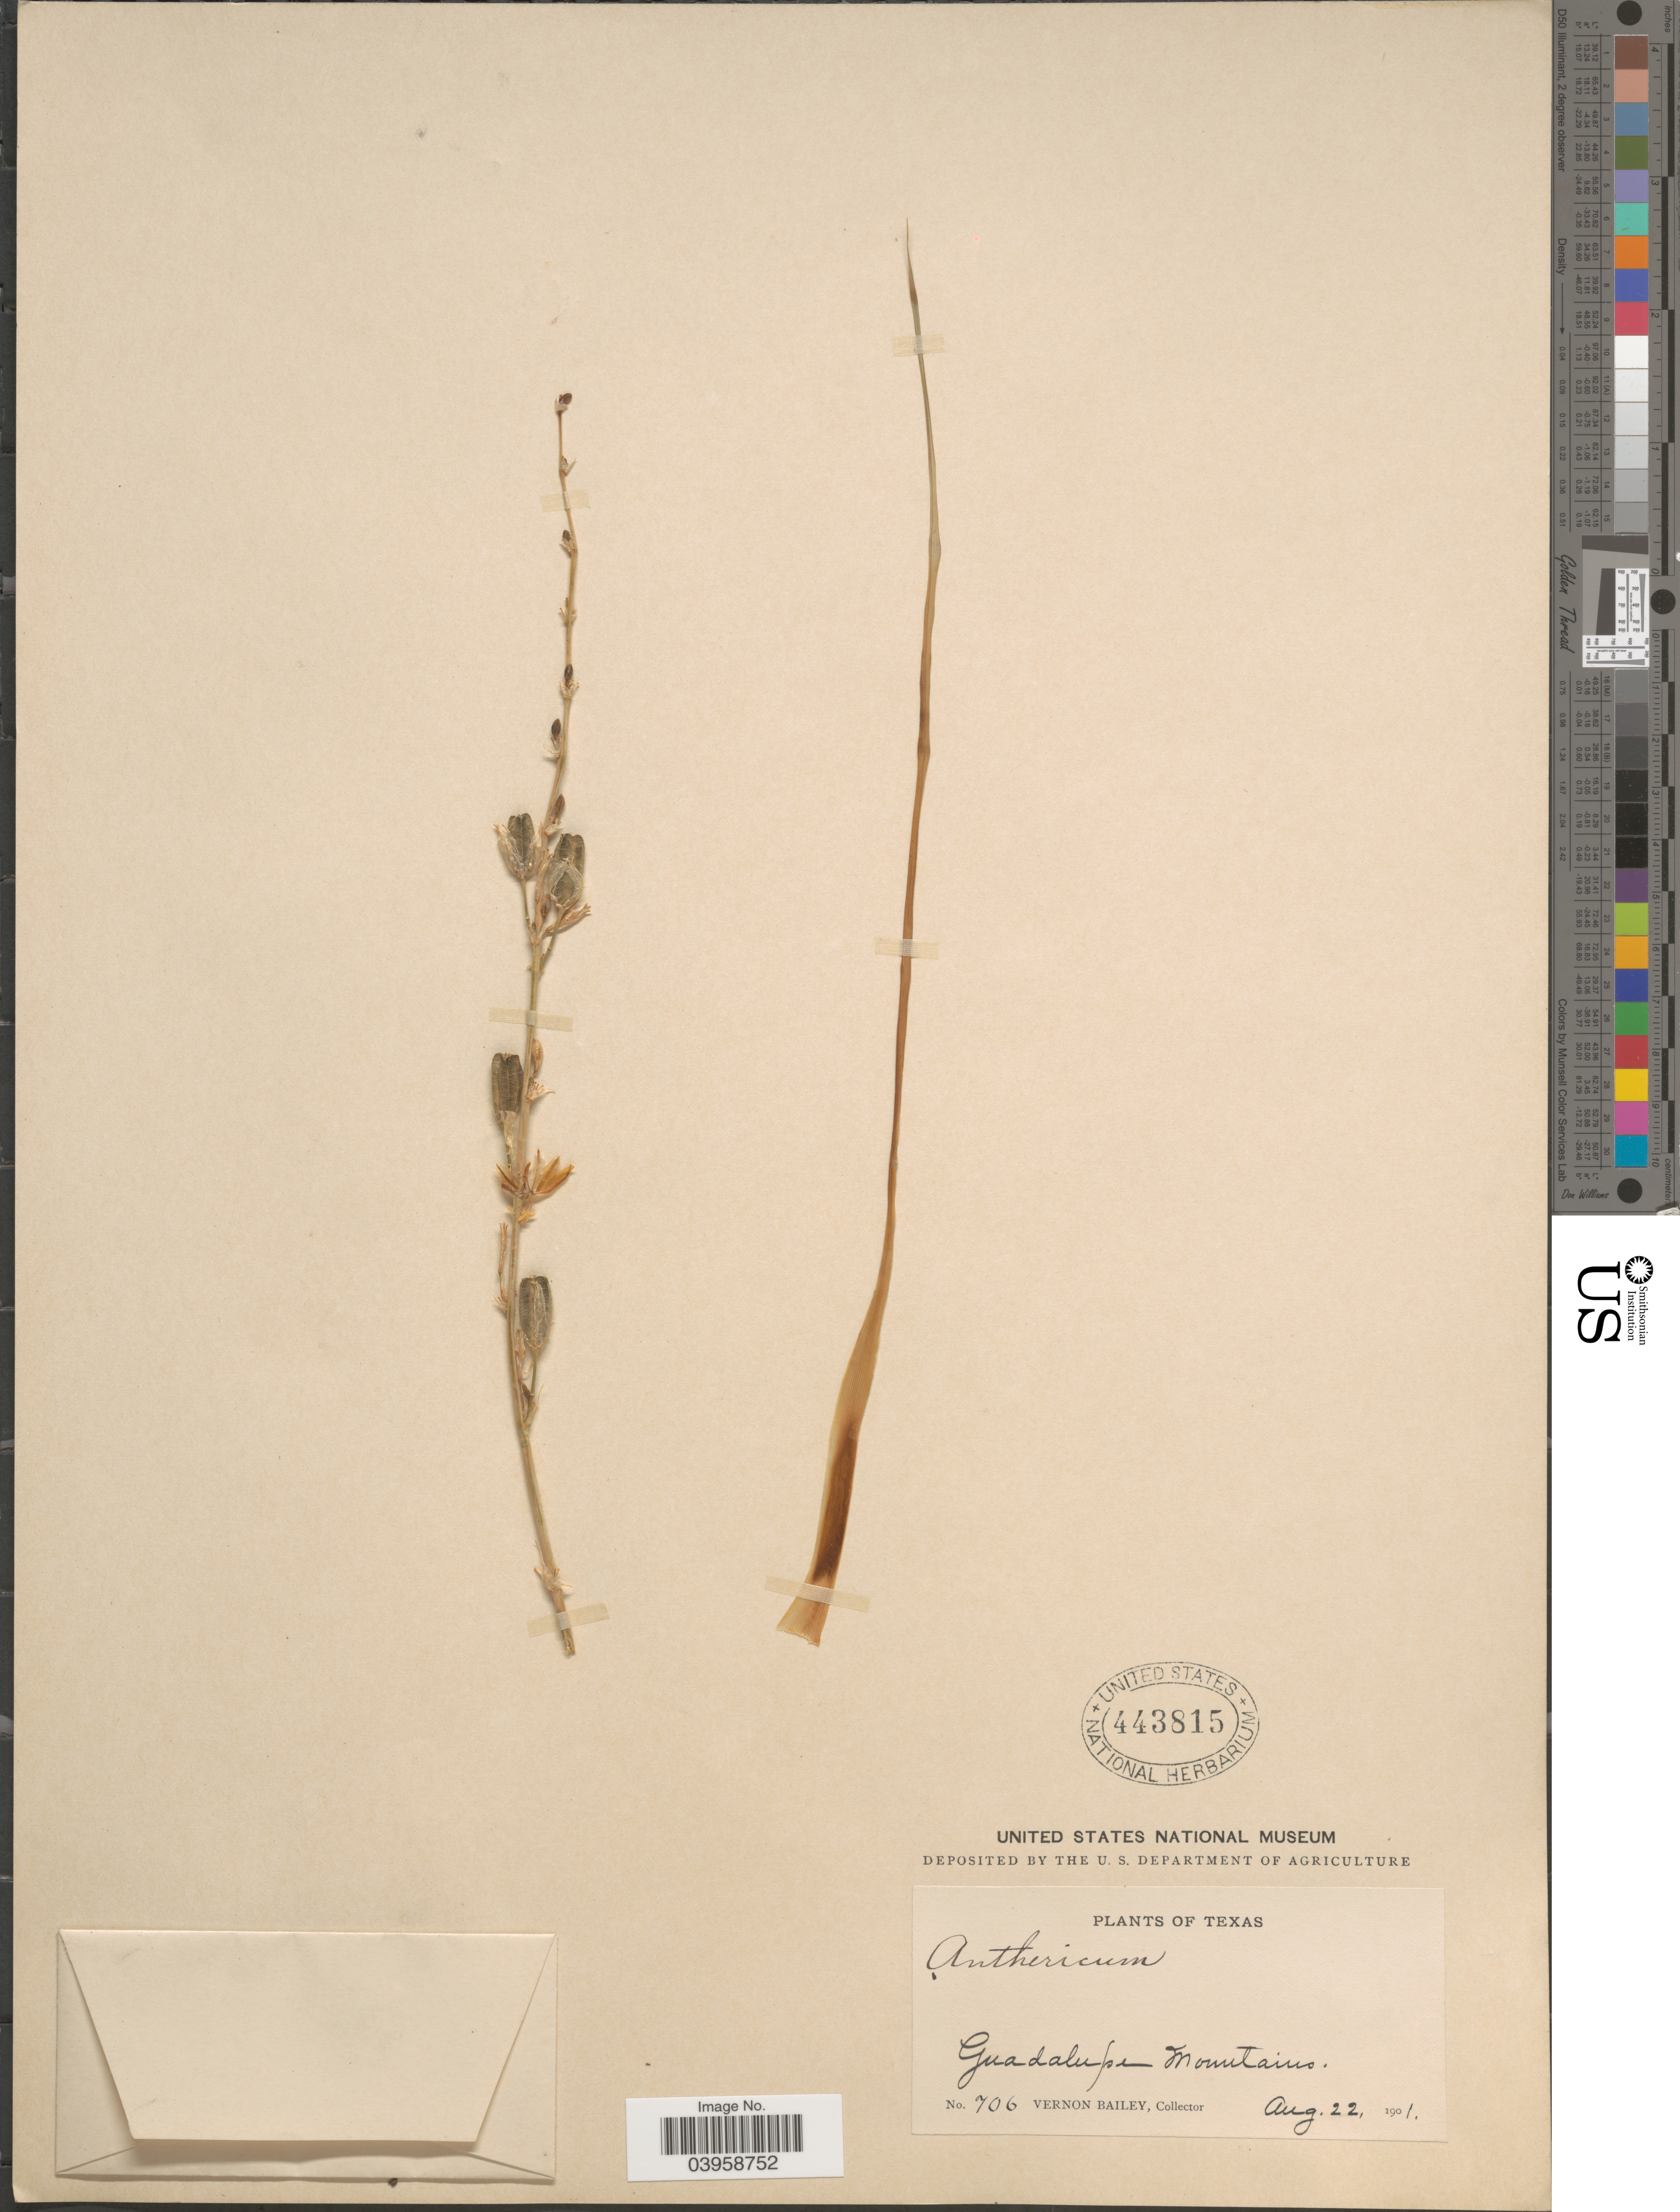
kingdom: Plantae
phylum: Tracheophyta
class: Liliopsida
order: Asparagales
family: Asparagaceae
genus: Anthericum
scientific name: Anthericum torreyi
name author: Baker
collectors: V. O. Bailey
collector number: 706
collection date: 1901-08-22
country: United States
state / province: Texas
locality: Guadalupe Mountains.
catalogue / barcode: US 443815